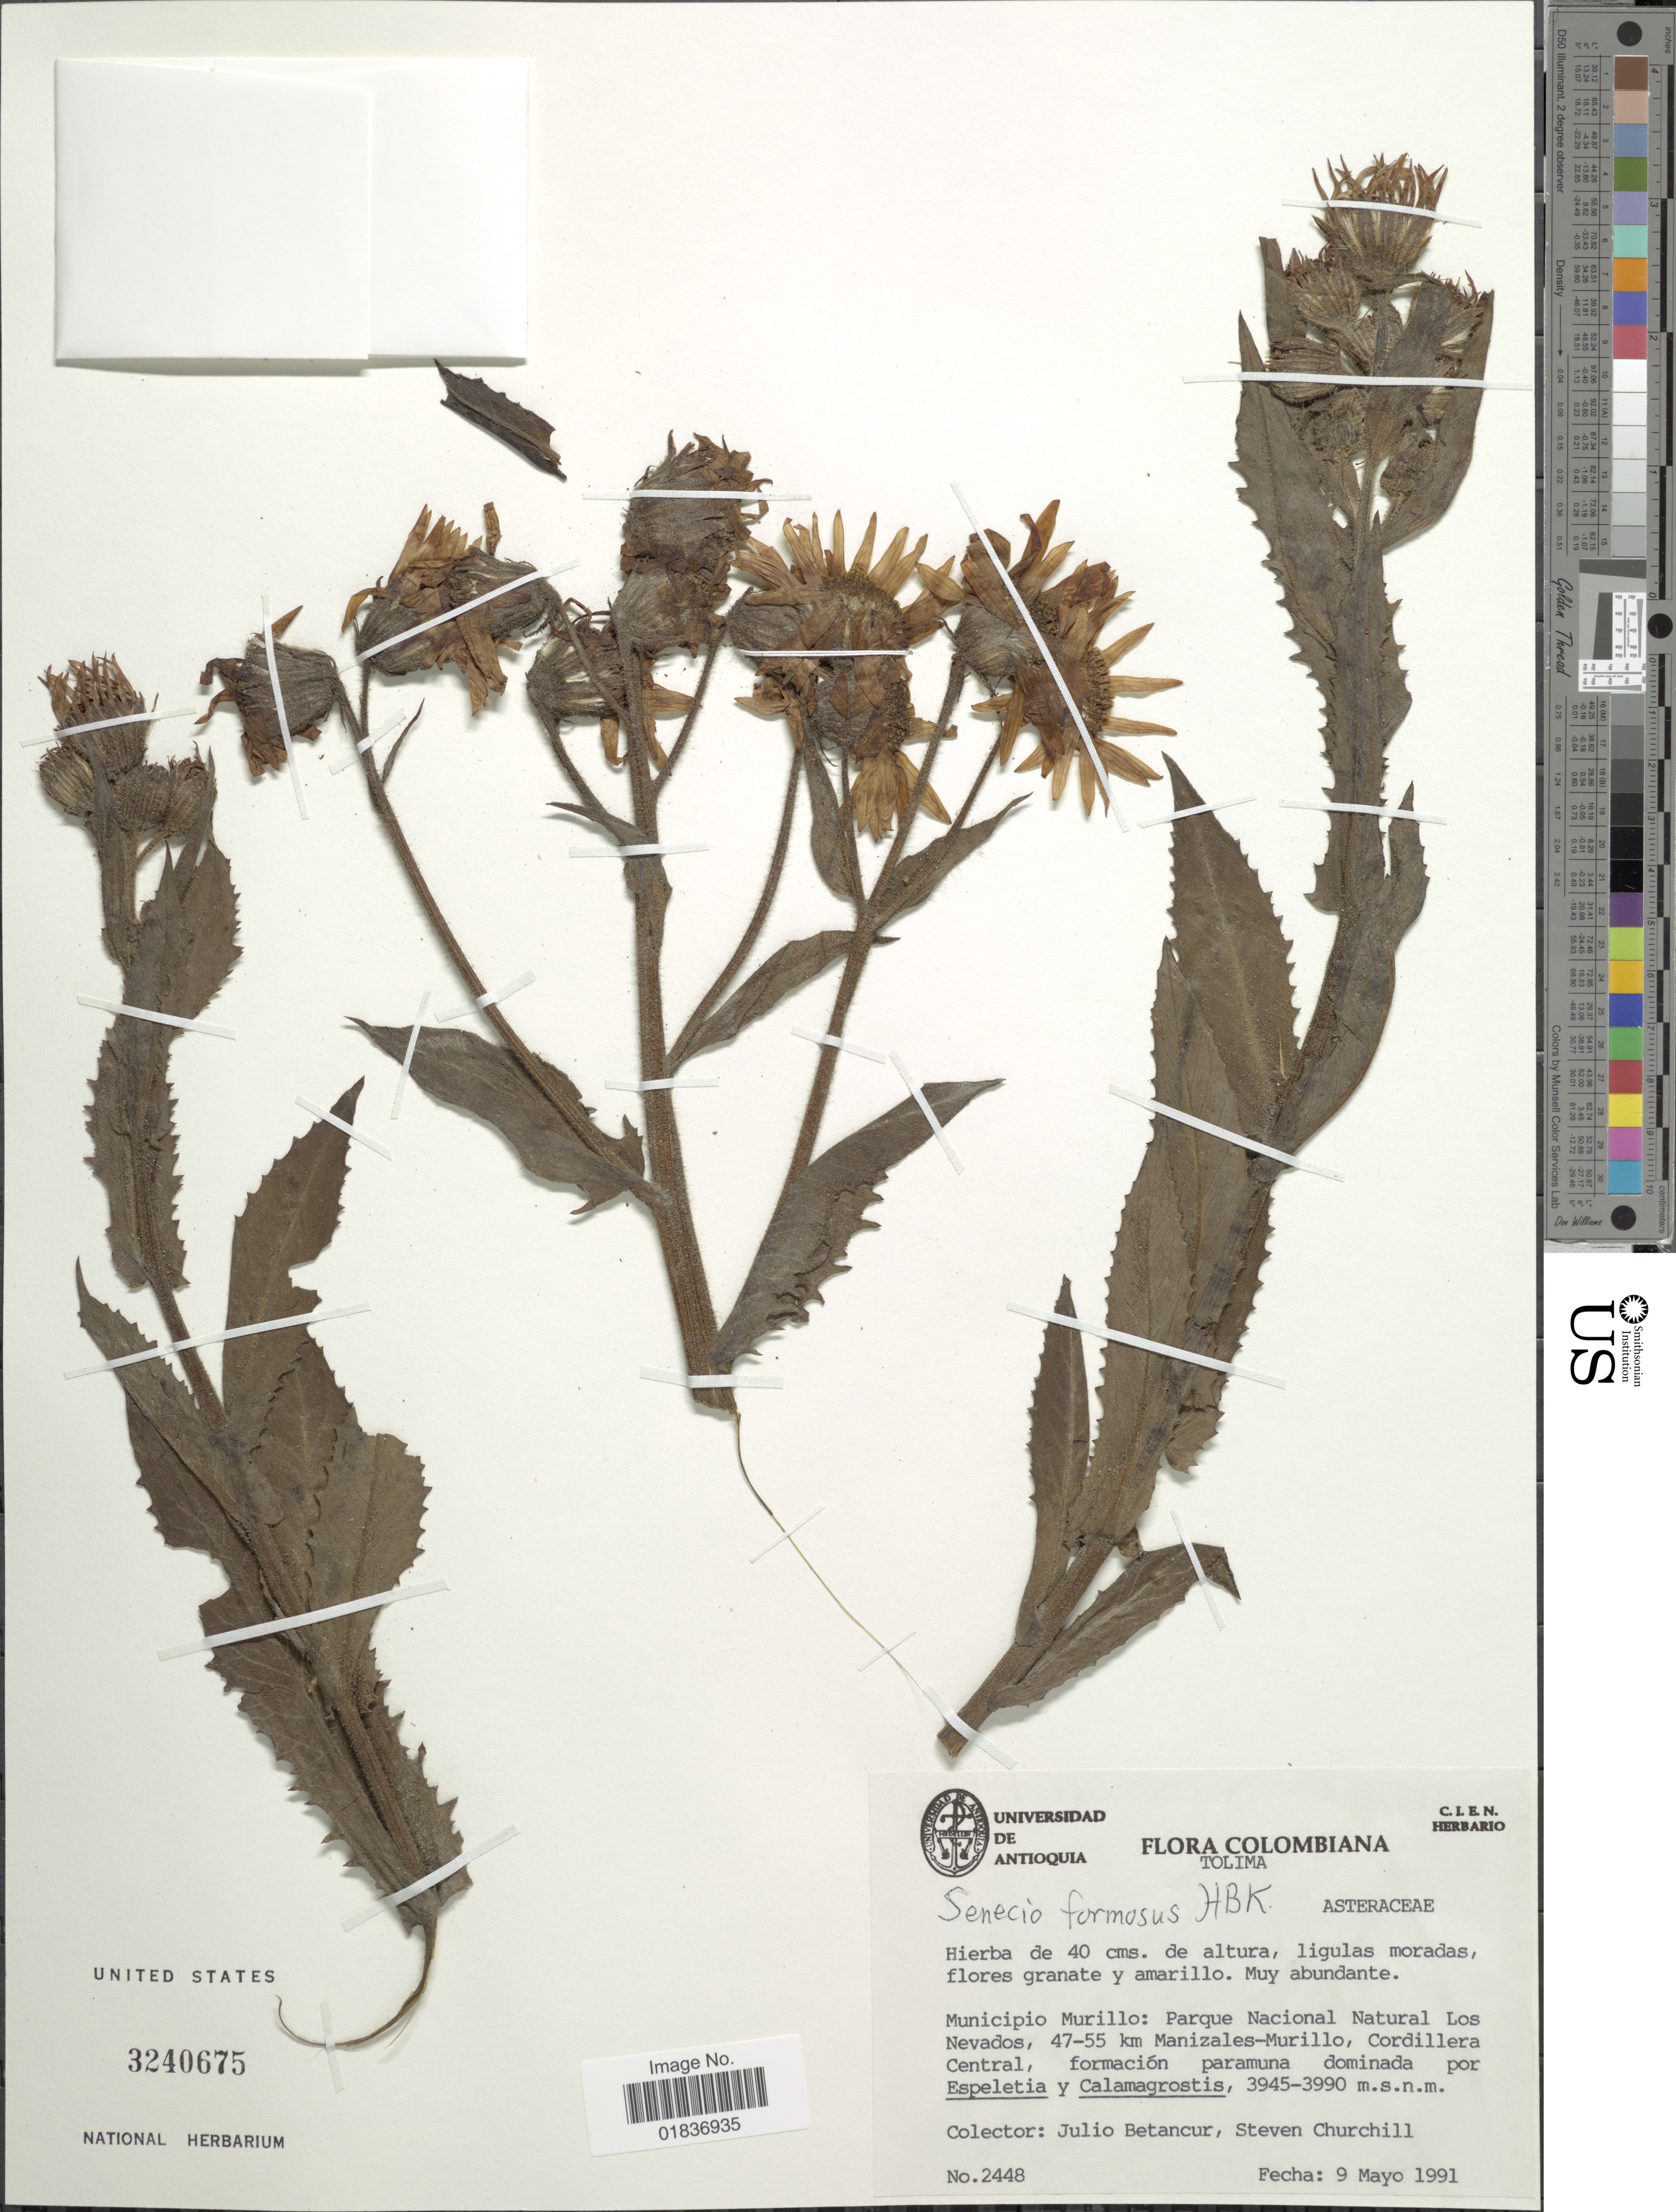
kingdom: Plantae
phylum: Tracheophyta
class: Magnoliopsida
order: Asterales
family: Asteraceae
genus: Senecio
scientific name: Senecio wedglacialis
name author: Cuatrec.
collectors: J. Betancur & S. Churchill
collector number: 2448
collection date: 1991-05-09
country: Colombia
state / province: Tolima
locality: Tolima. Municipio Murillo: Parque Nacional Natural Los Nevados, 47-55 km Manizales-Murillo, Cordillera Centra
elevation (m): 3945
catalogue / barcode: US 3240675